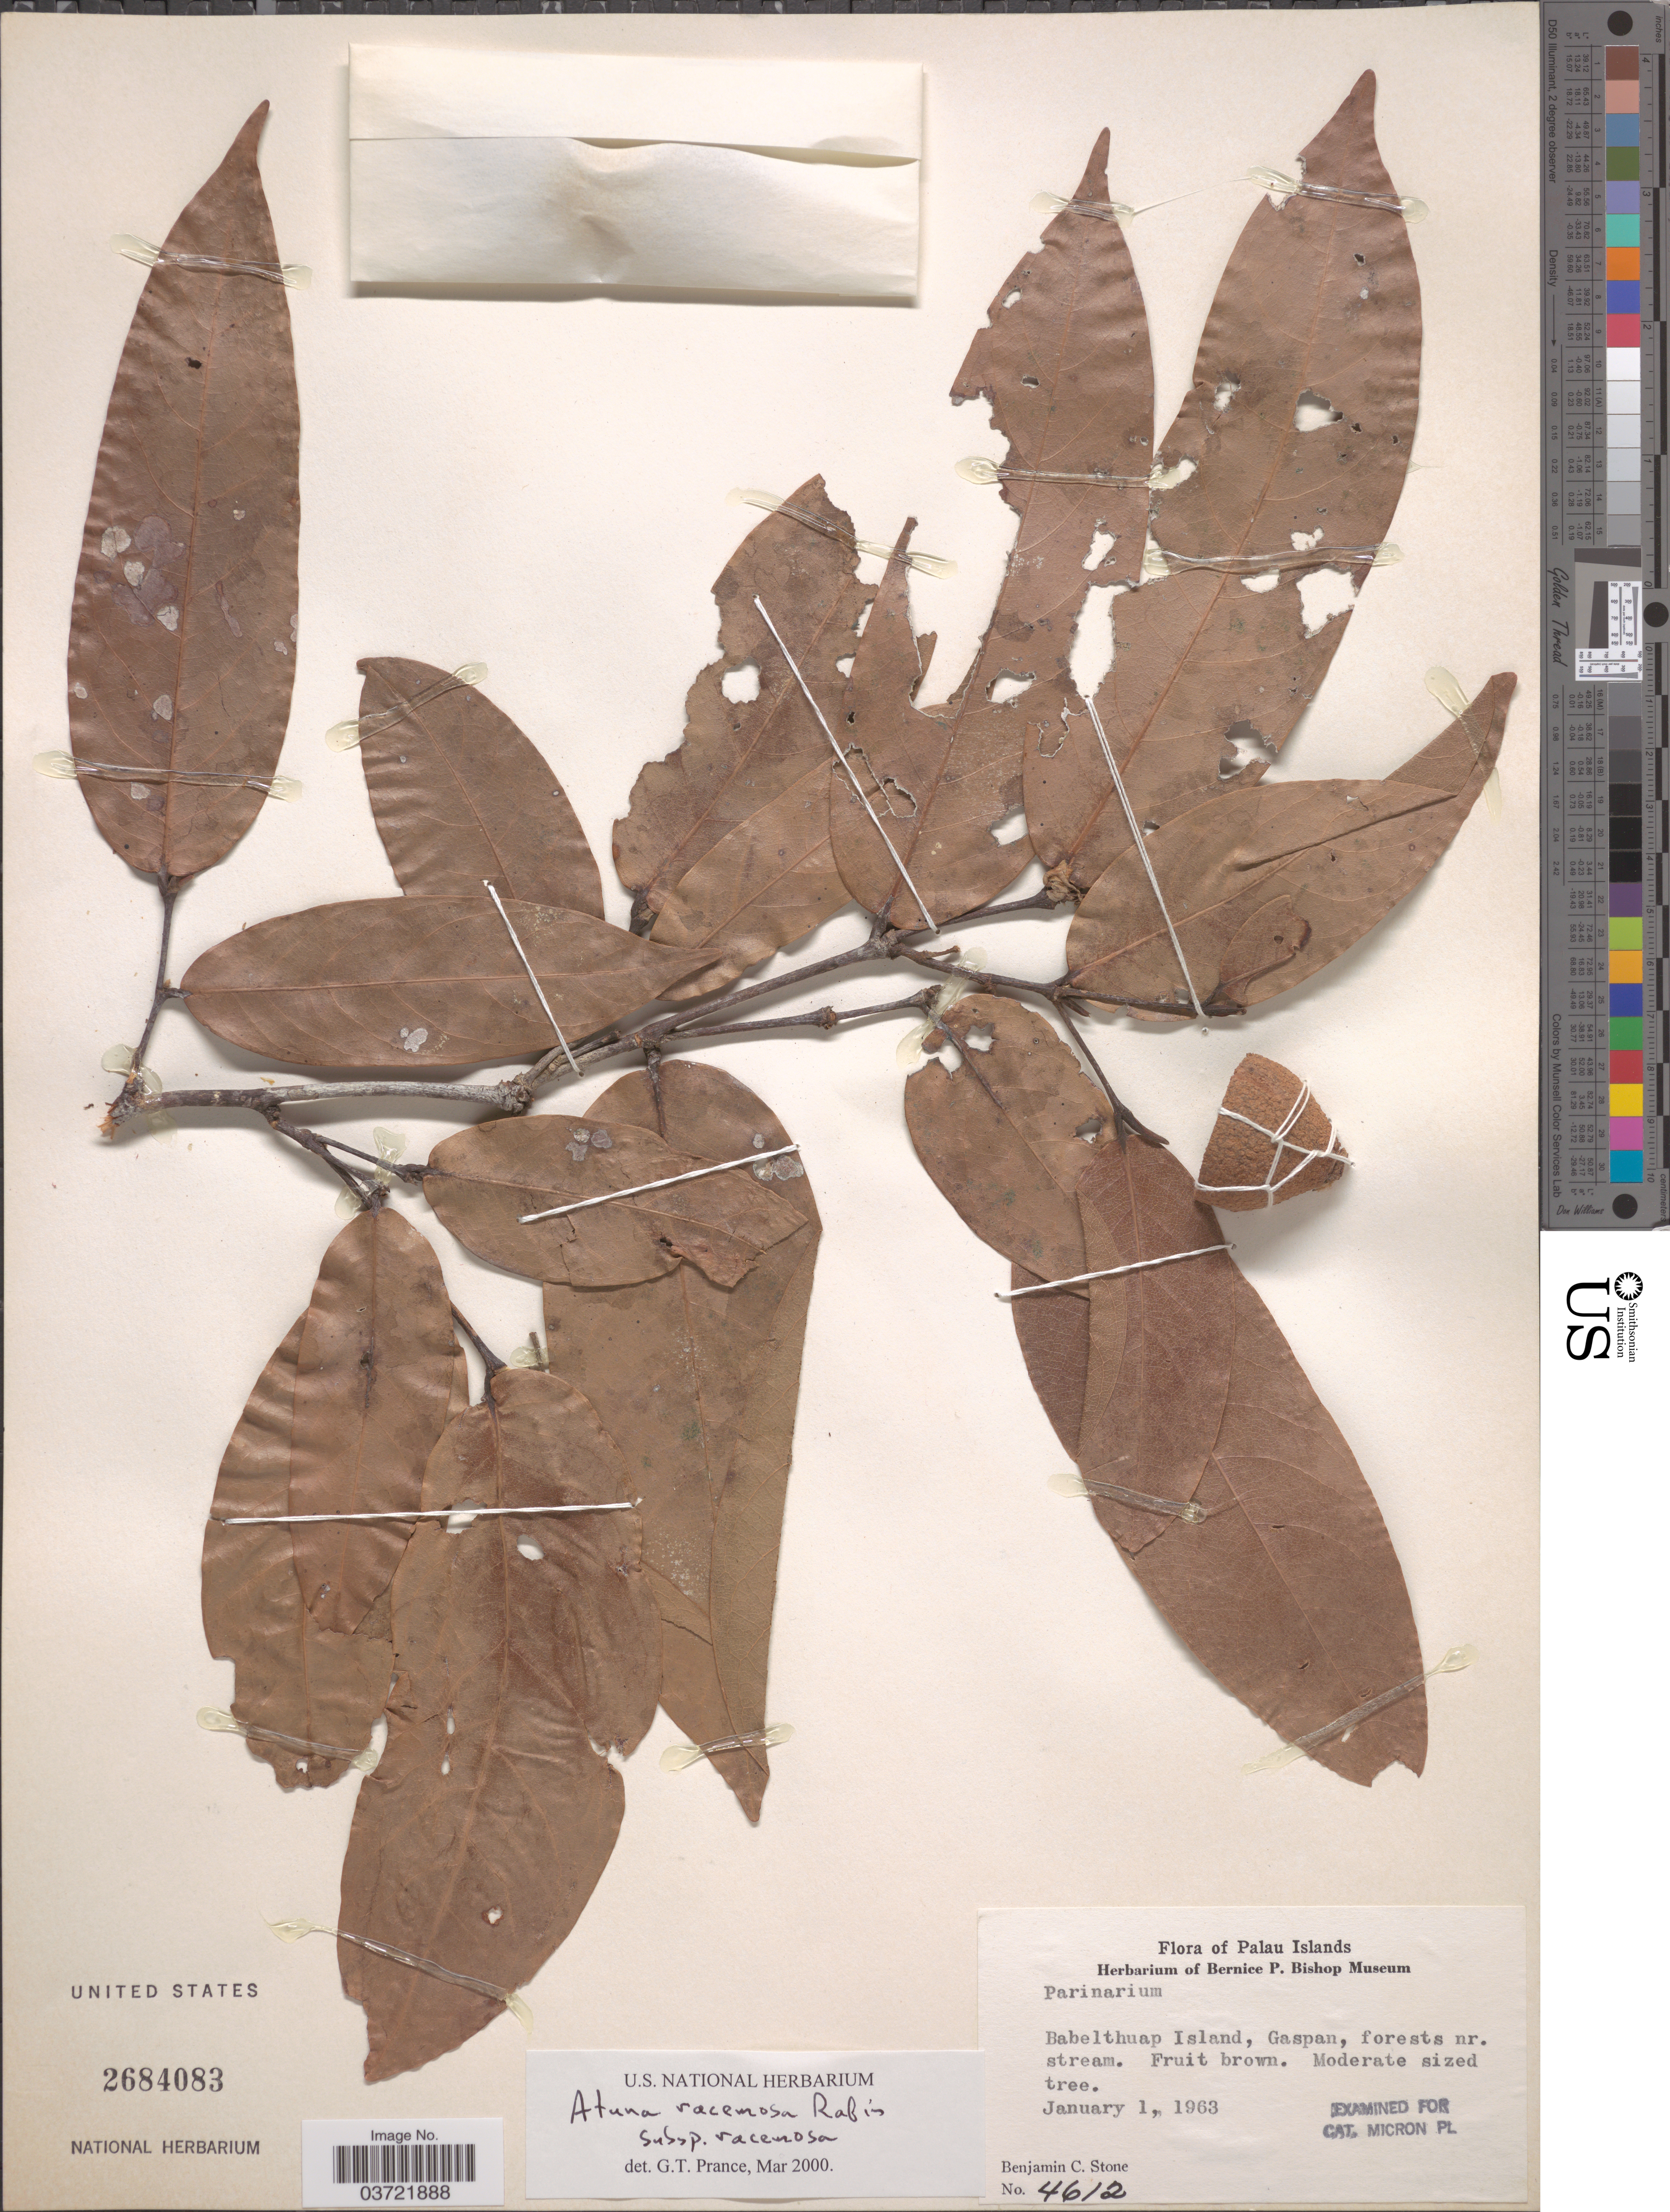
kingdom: Plantae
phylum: Tracheophyta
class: Magnoliopsida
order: Malpighiales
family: Chrysobalanaceae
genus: Atuna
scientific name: Atuna racemosa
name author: Raf.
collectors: B. C. Stone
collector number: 4612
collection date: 1963-01-01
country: Palau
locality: Palau Islands. Babelthuap Island, Gaspan, forests nr. stream.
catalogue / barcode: US 2684083